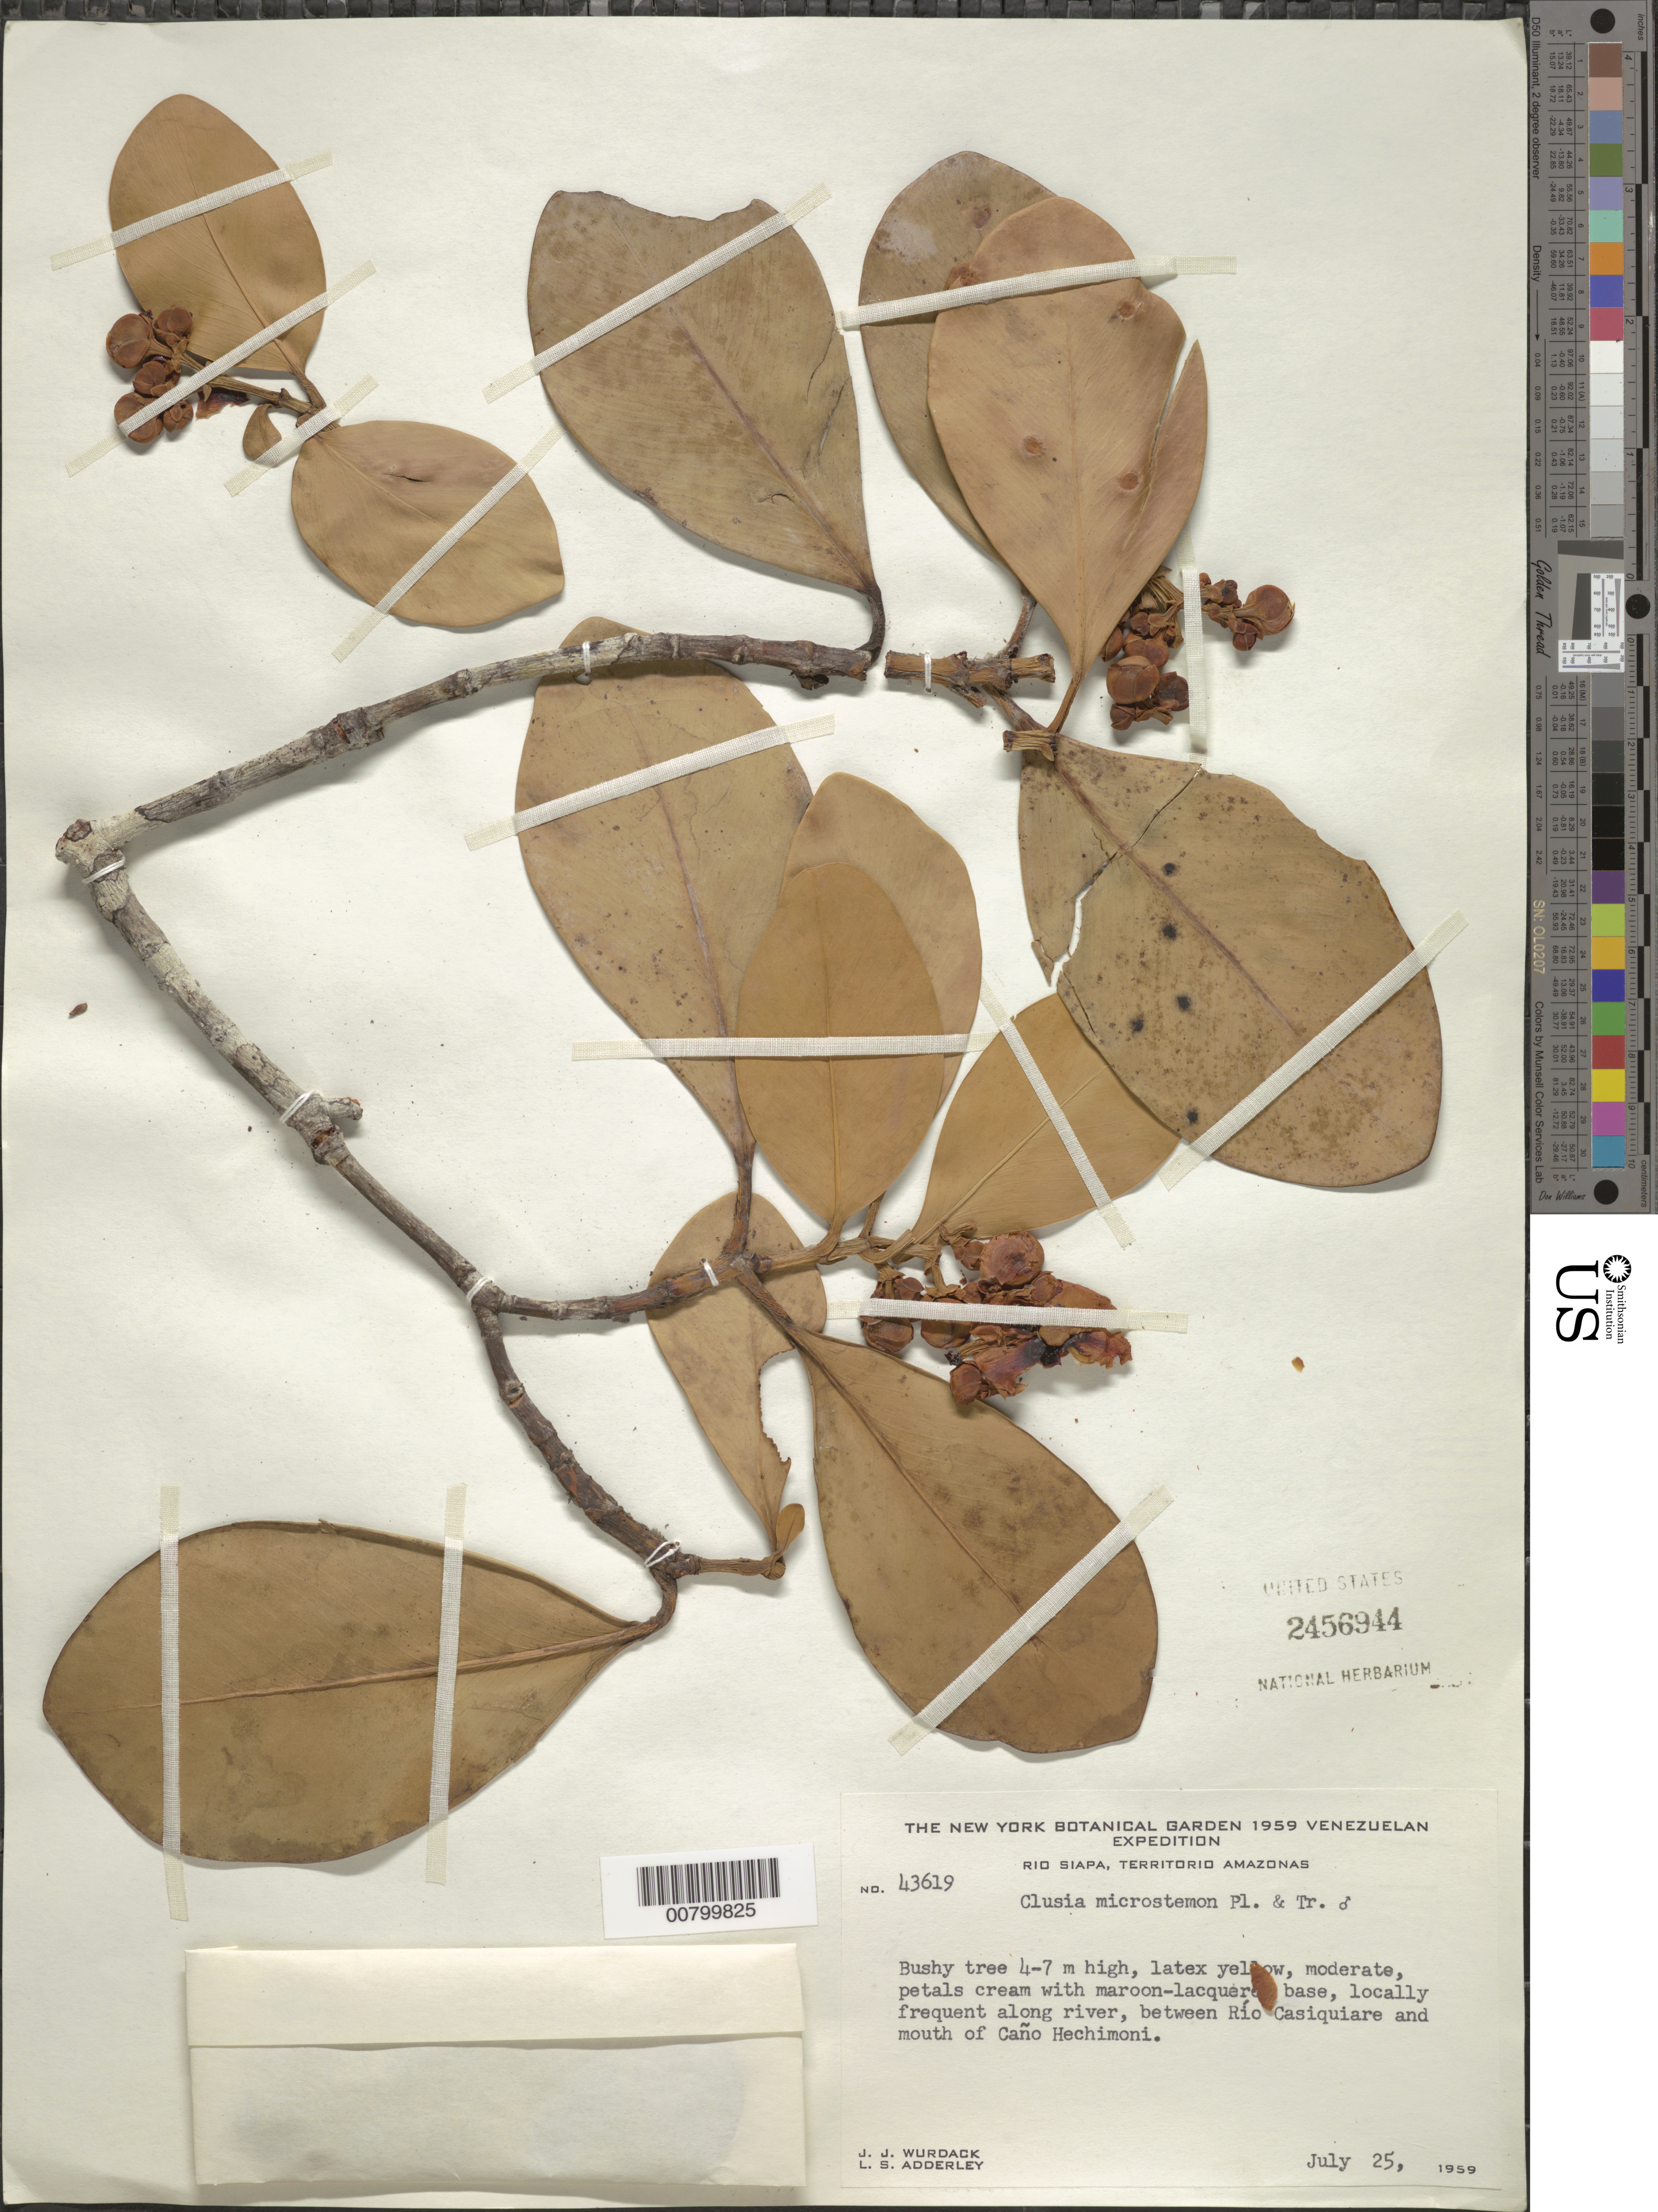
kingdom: Plantae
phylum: Tracheophyta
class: Magnoliopsida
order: Malpighiales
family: Clusiaceae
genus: Clusia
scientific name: Clusia microstemon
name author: Planch. & Triana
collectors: J. J. Wurdack & L. S. Adderley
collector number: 43619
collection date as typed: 25-Jul-59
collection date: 1959-07-25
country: Venezuela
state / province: Amazonas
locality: Río Siapa, between Río Casiquiare & mouth of Caño Hechimoni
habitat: Along river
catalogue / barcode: US 2456944